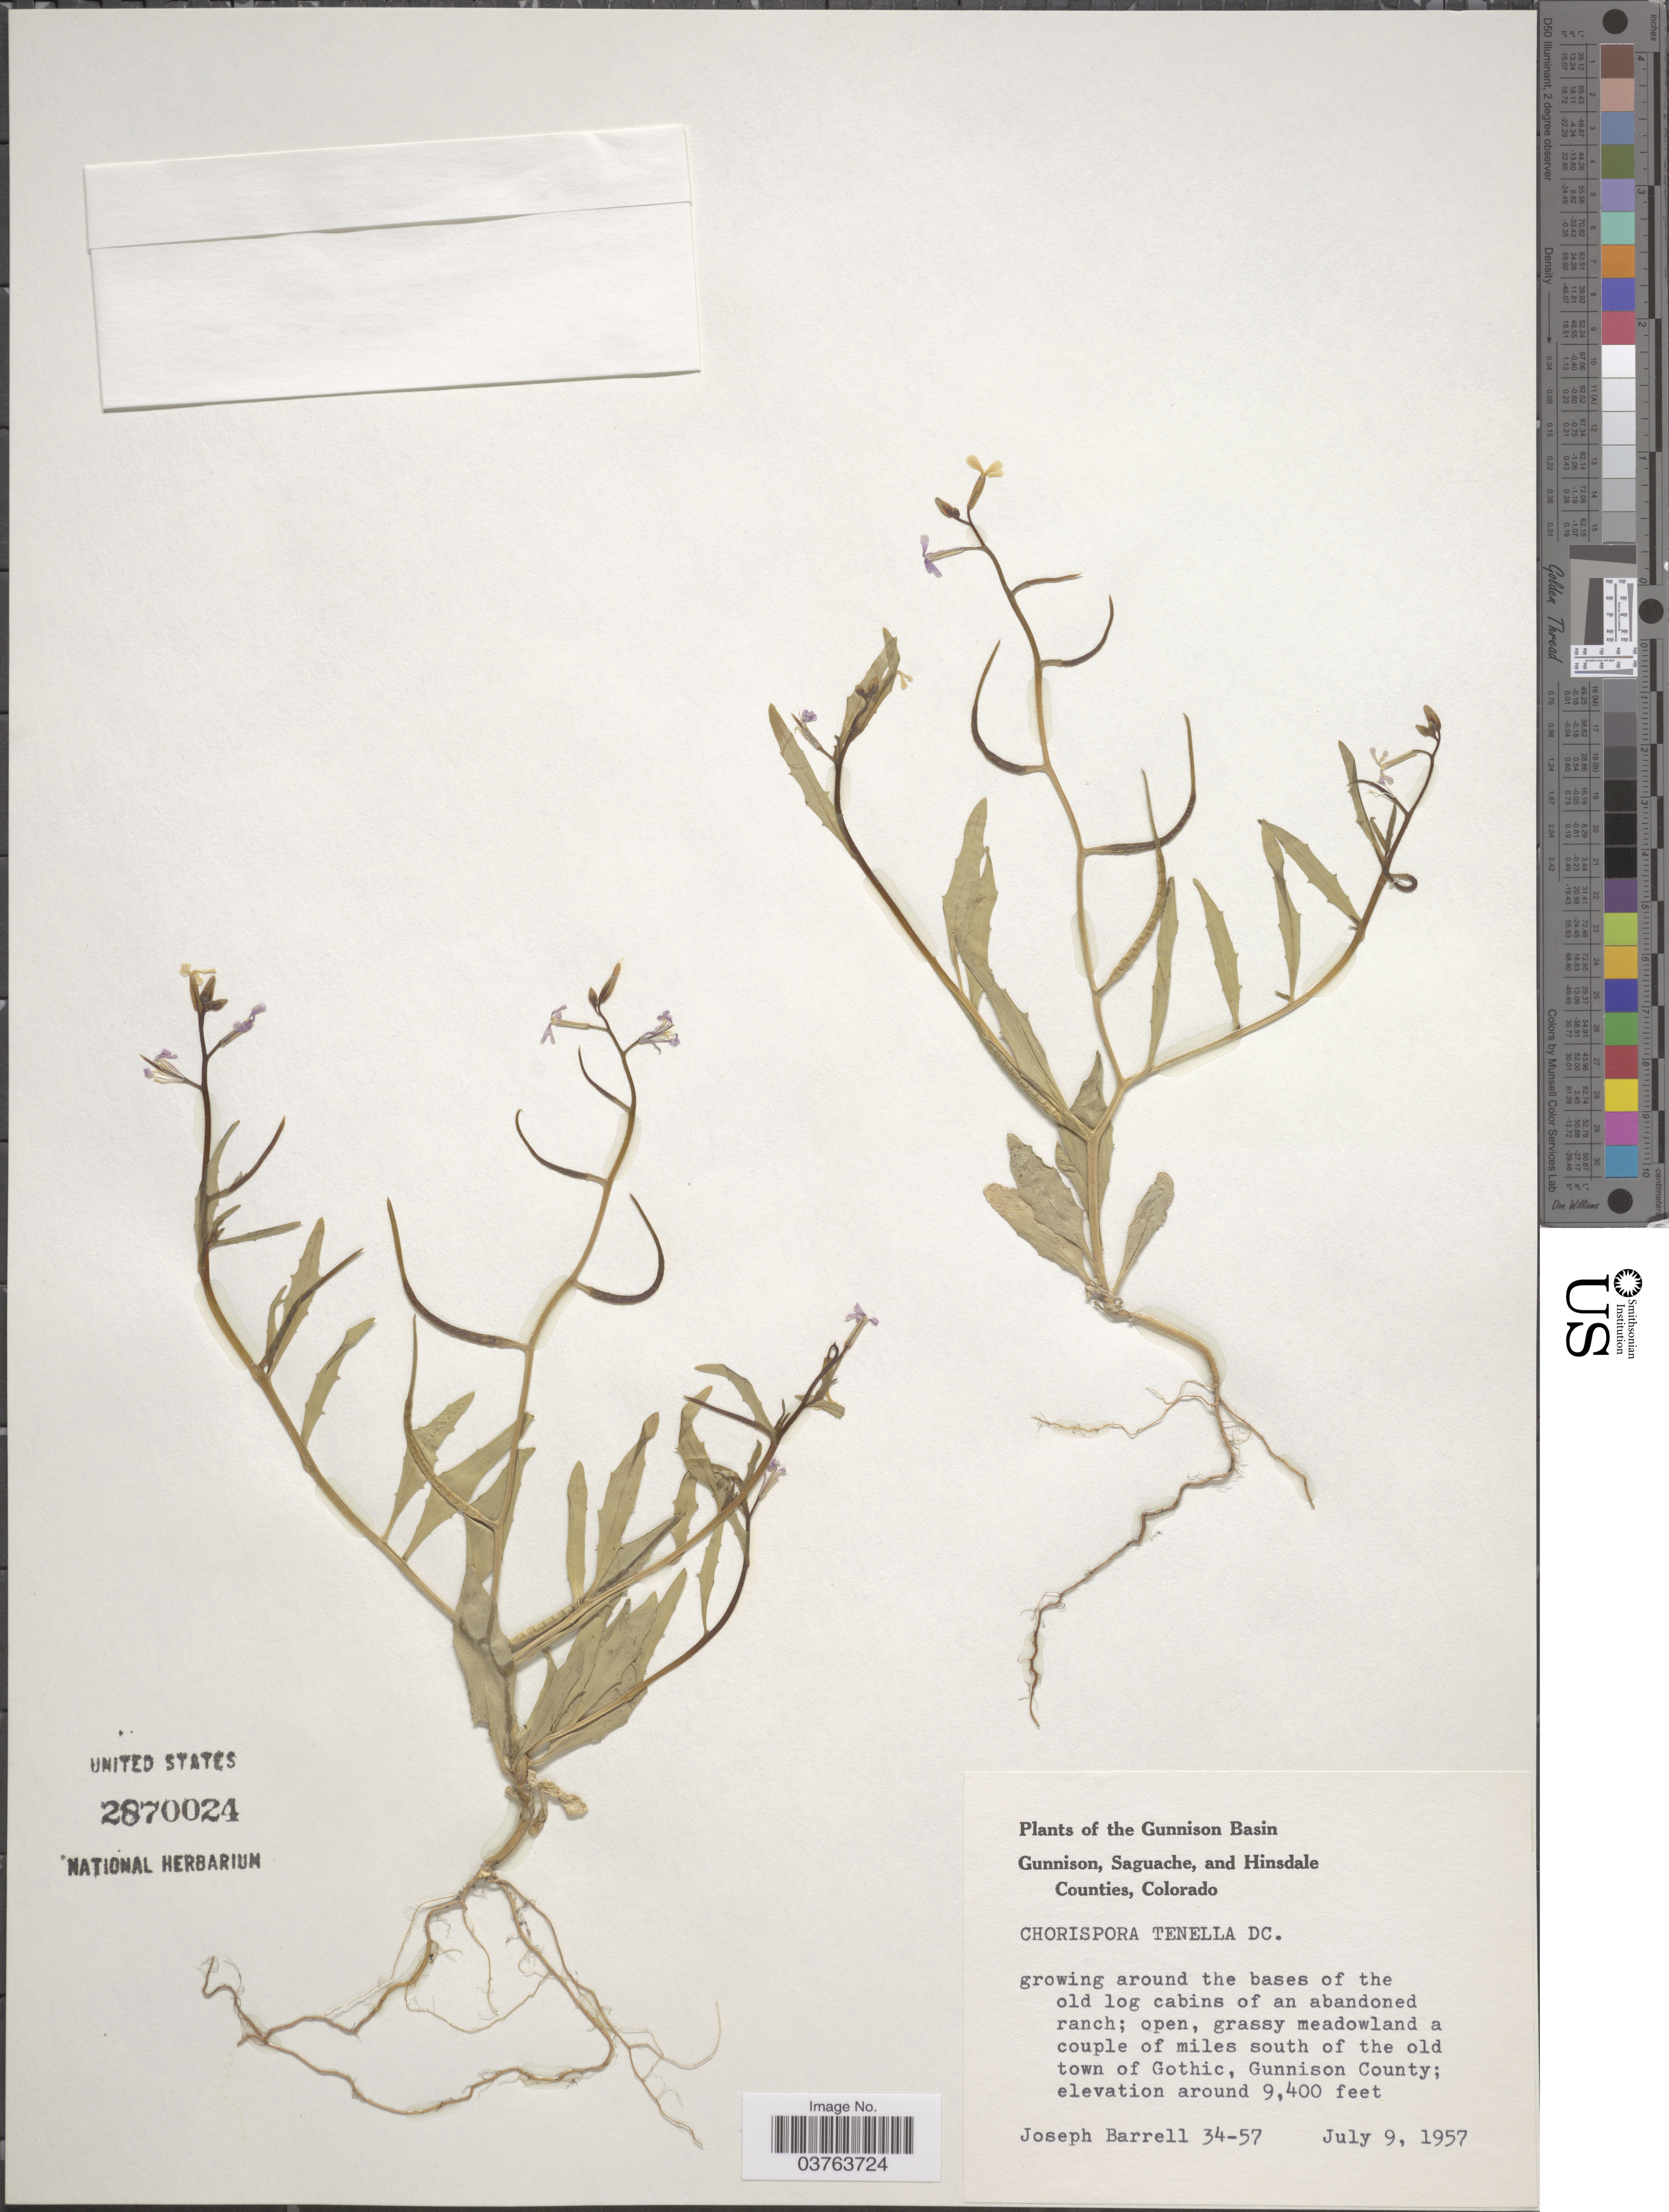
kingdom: Plantae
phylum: Tracheophyta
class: Magnoliopsida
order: Brassicales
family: Brassicaceae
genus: Chorispora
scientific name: Chorispora tenella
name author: DC.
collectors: J. Barrell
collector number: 34-57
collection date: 1957-07-09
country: United States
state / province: Colorado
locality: The Gunnison Basin. A couple of miles south of the old town of Gothic, Gunnison County.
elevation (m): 2865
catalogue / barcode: US 2870024